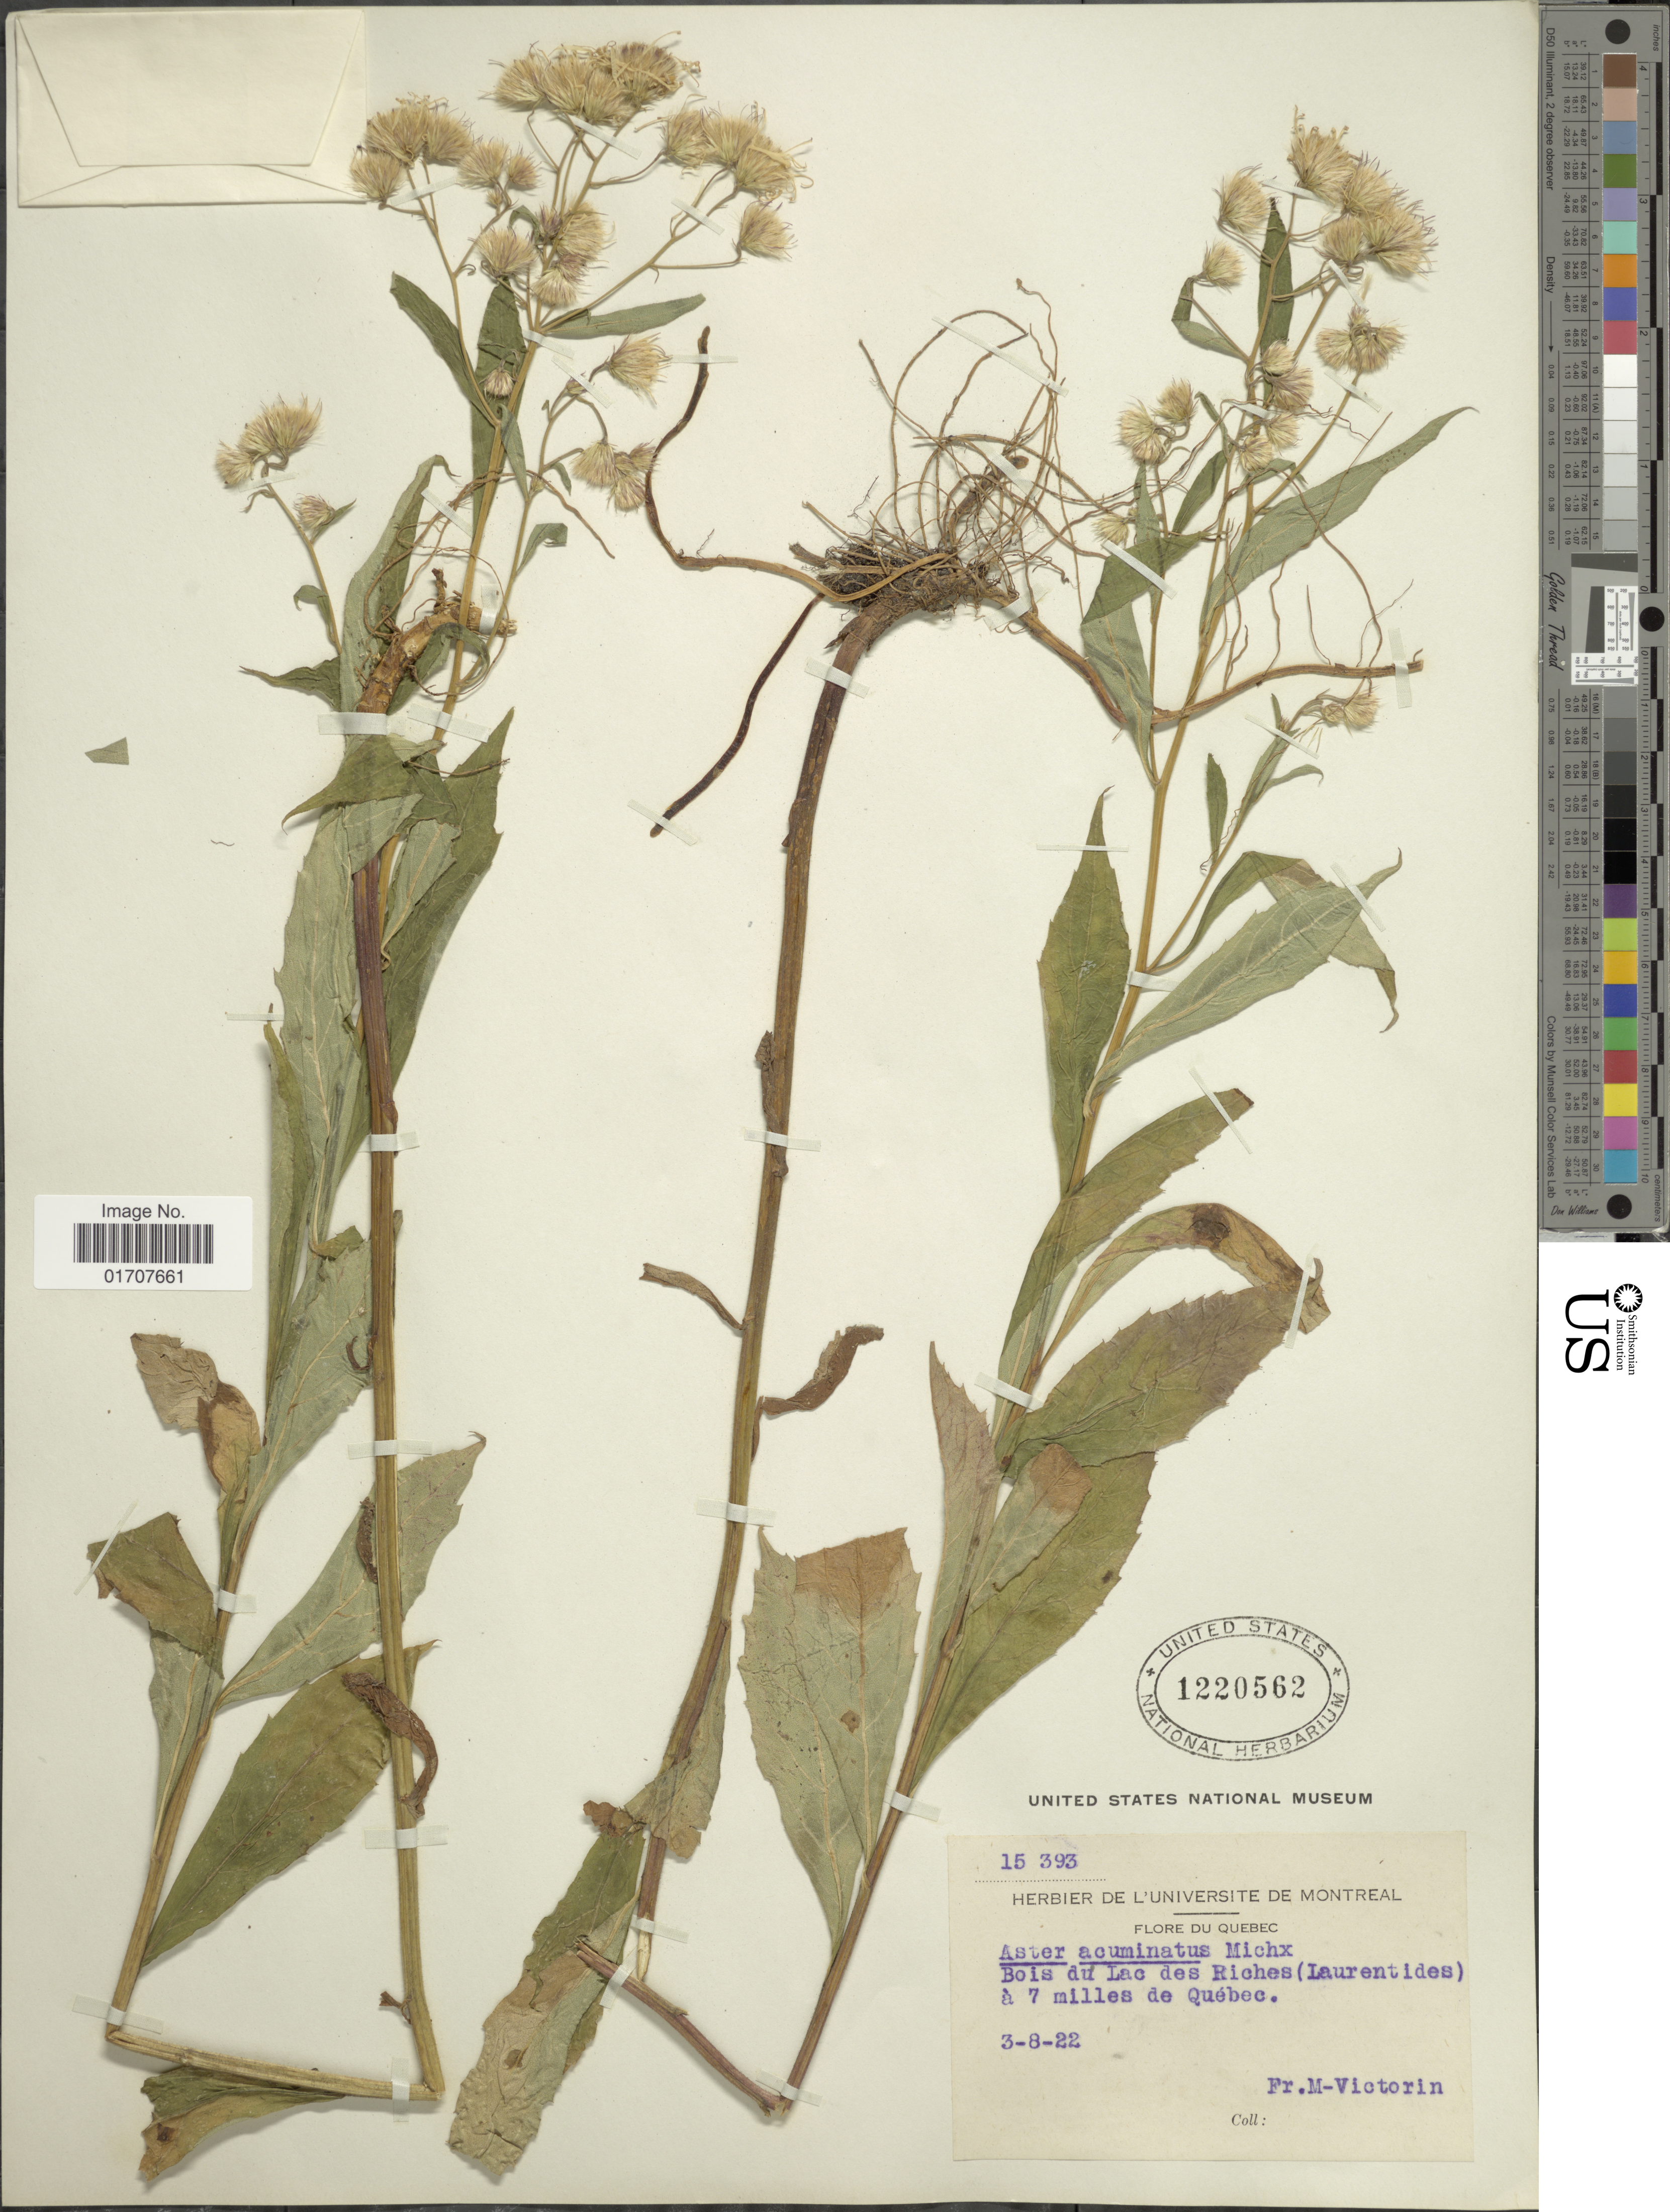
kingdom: Plantae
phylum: Tracheophyta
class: Magnoliopsida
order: Asterales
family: Asteraceae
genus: Oclemena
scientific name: Oclemena acuminata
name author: (Michx.) Greene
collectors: Fr. Marie-Victorin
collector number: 15393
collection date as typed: Transcribed d/m/y: 3/8/22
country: Canada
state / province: Quebec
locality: Bois du Lac des Riches (Laurent ides) á 7 milles de Quebec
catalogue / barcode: US 1220562